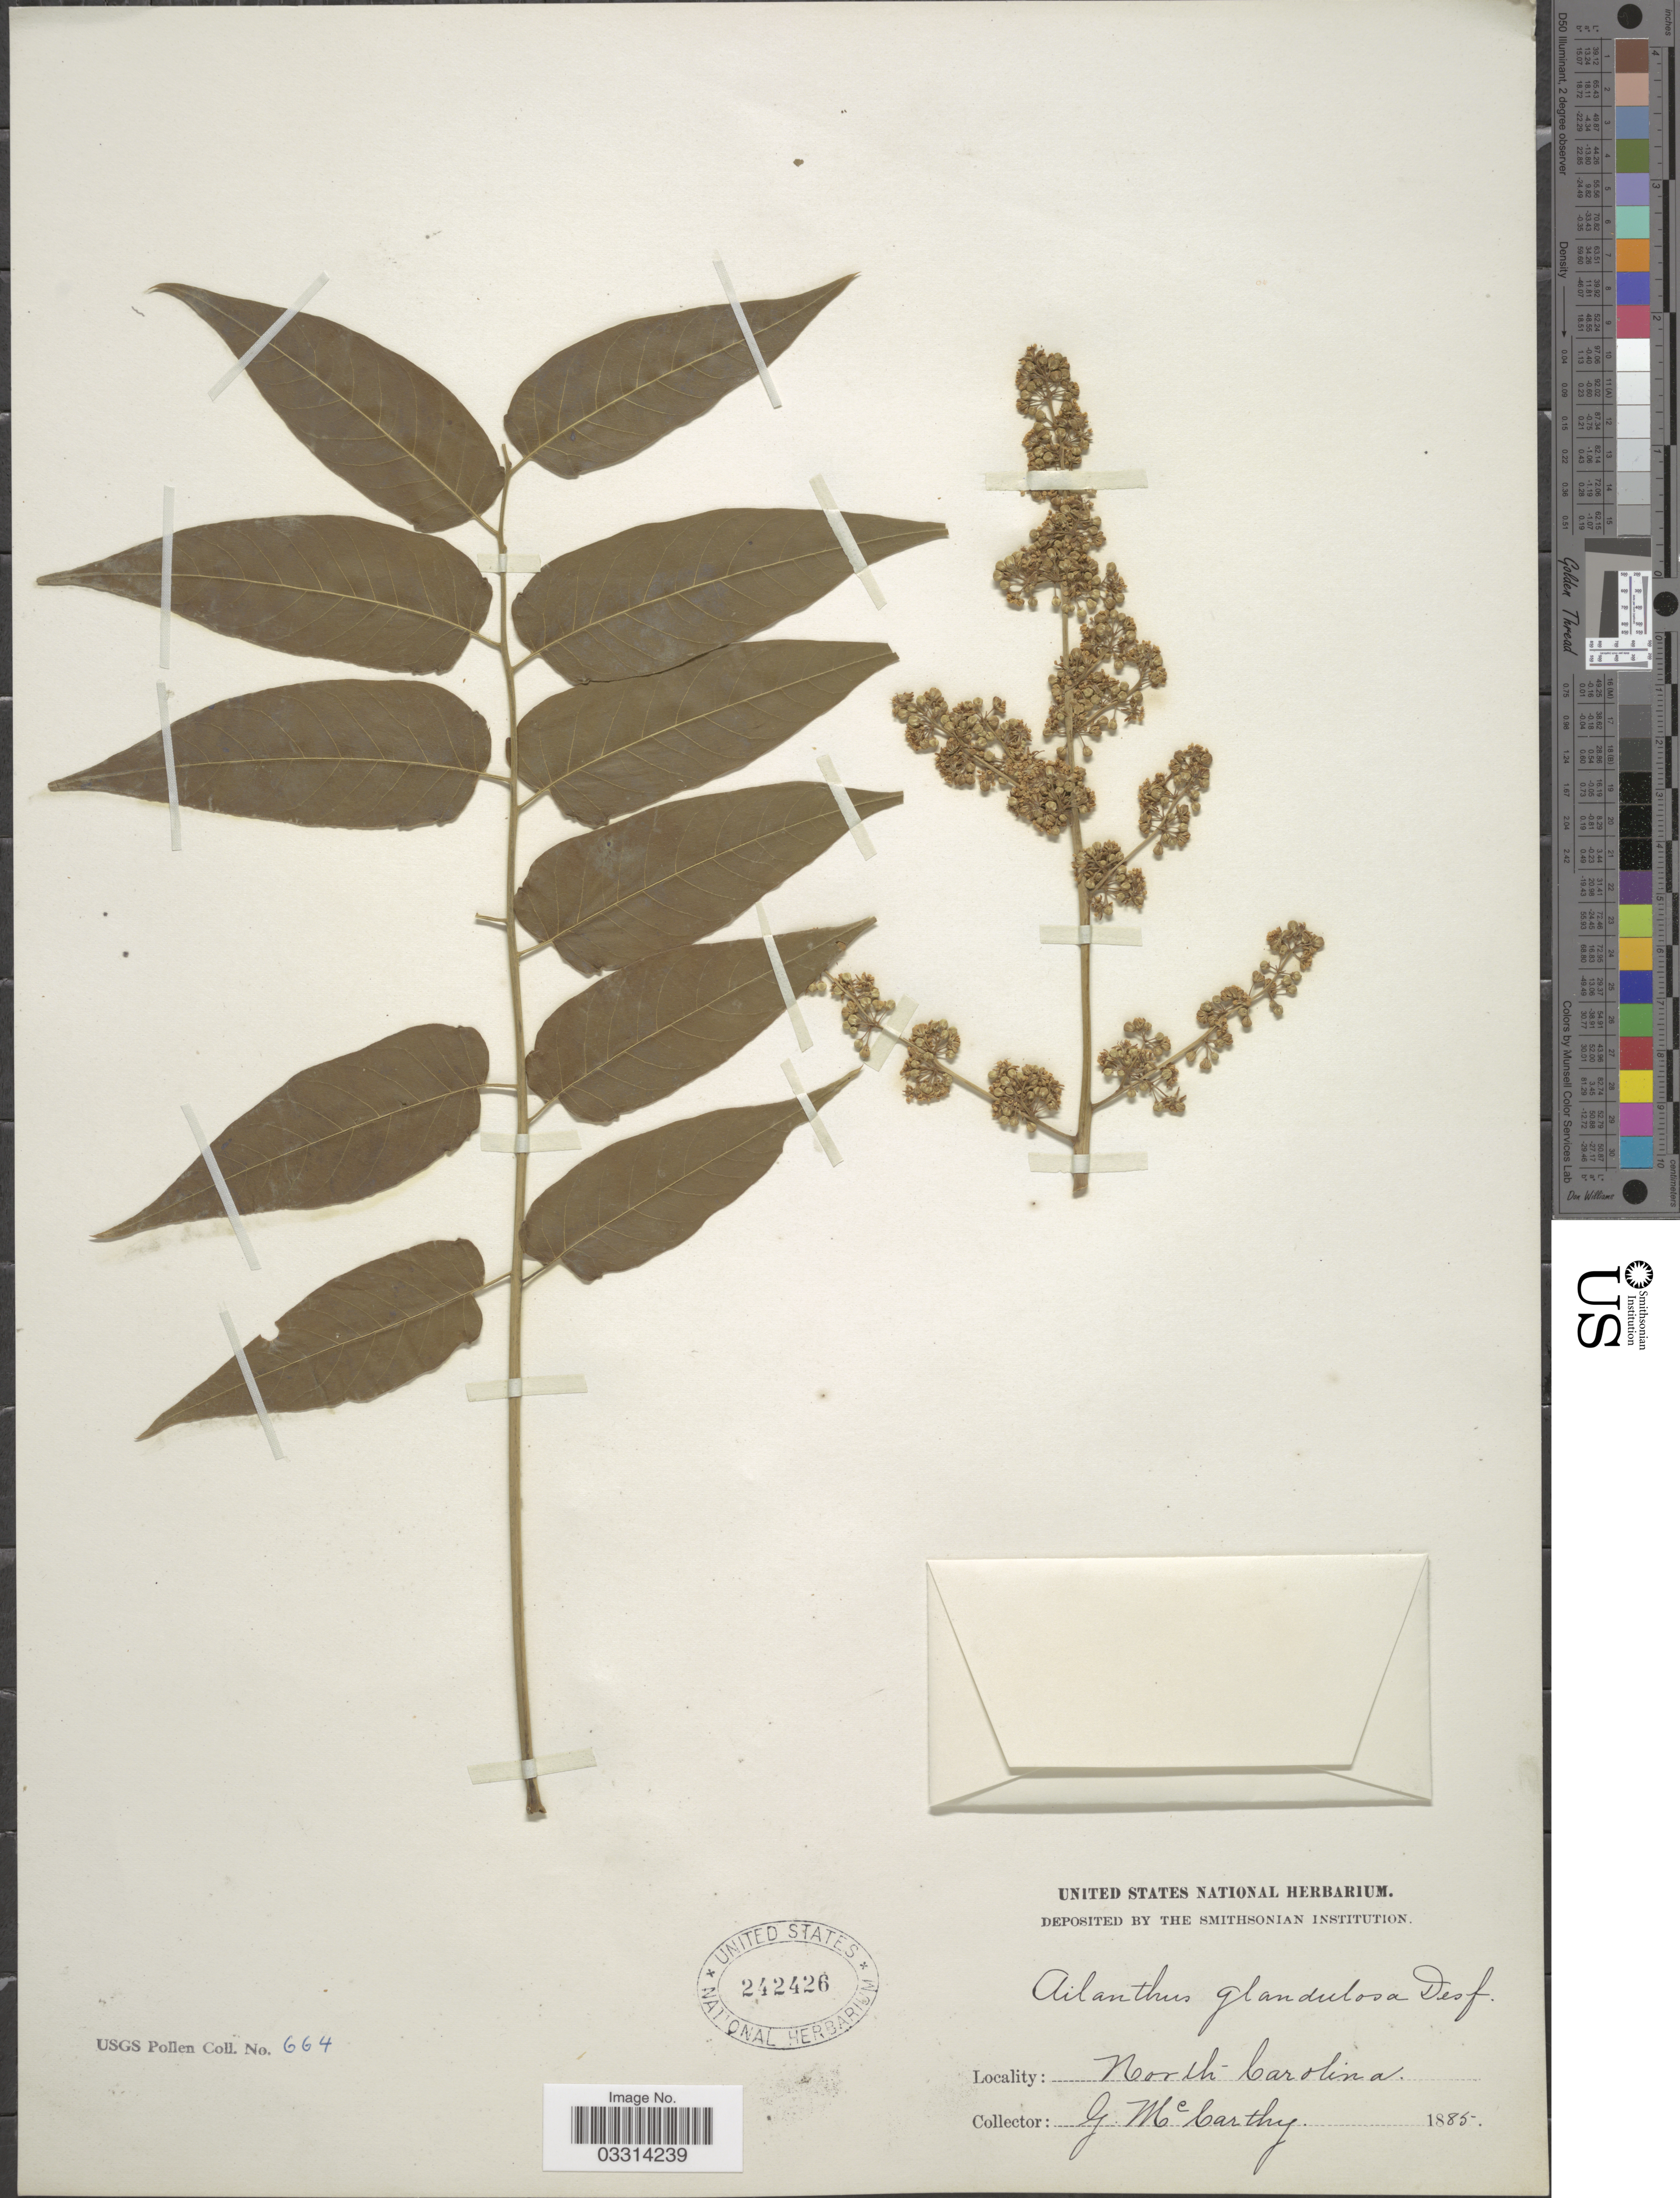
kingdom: Plantae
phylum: Tracheophyta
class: Magnoliopsida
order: Sapindales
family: Simaroubaceae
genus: Ailanthus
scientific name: Ailanthus glandulosa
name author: Desf.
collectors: G. McCarthy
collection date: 1885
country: United States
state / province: North Carolina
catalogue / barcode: US 242426